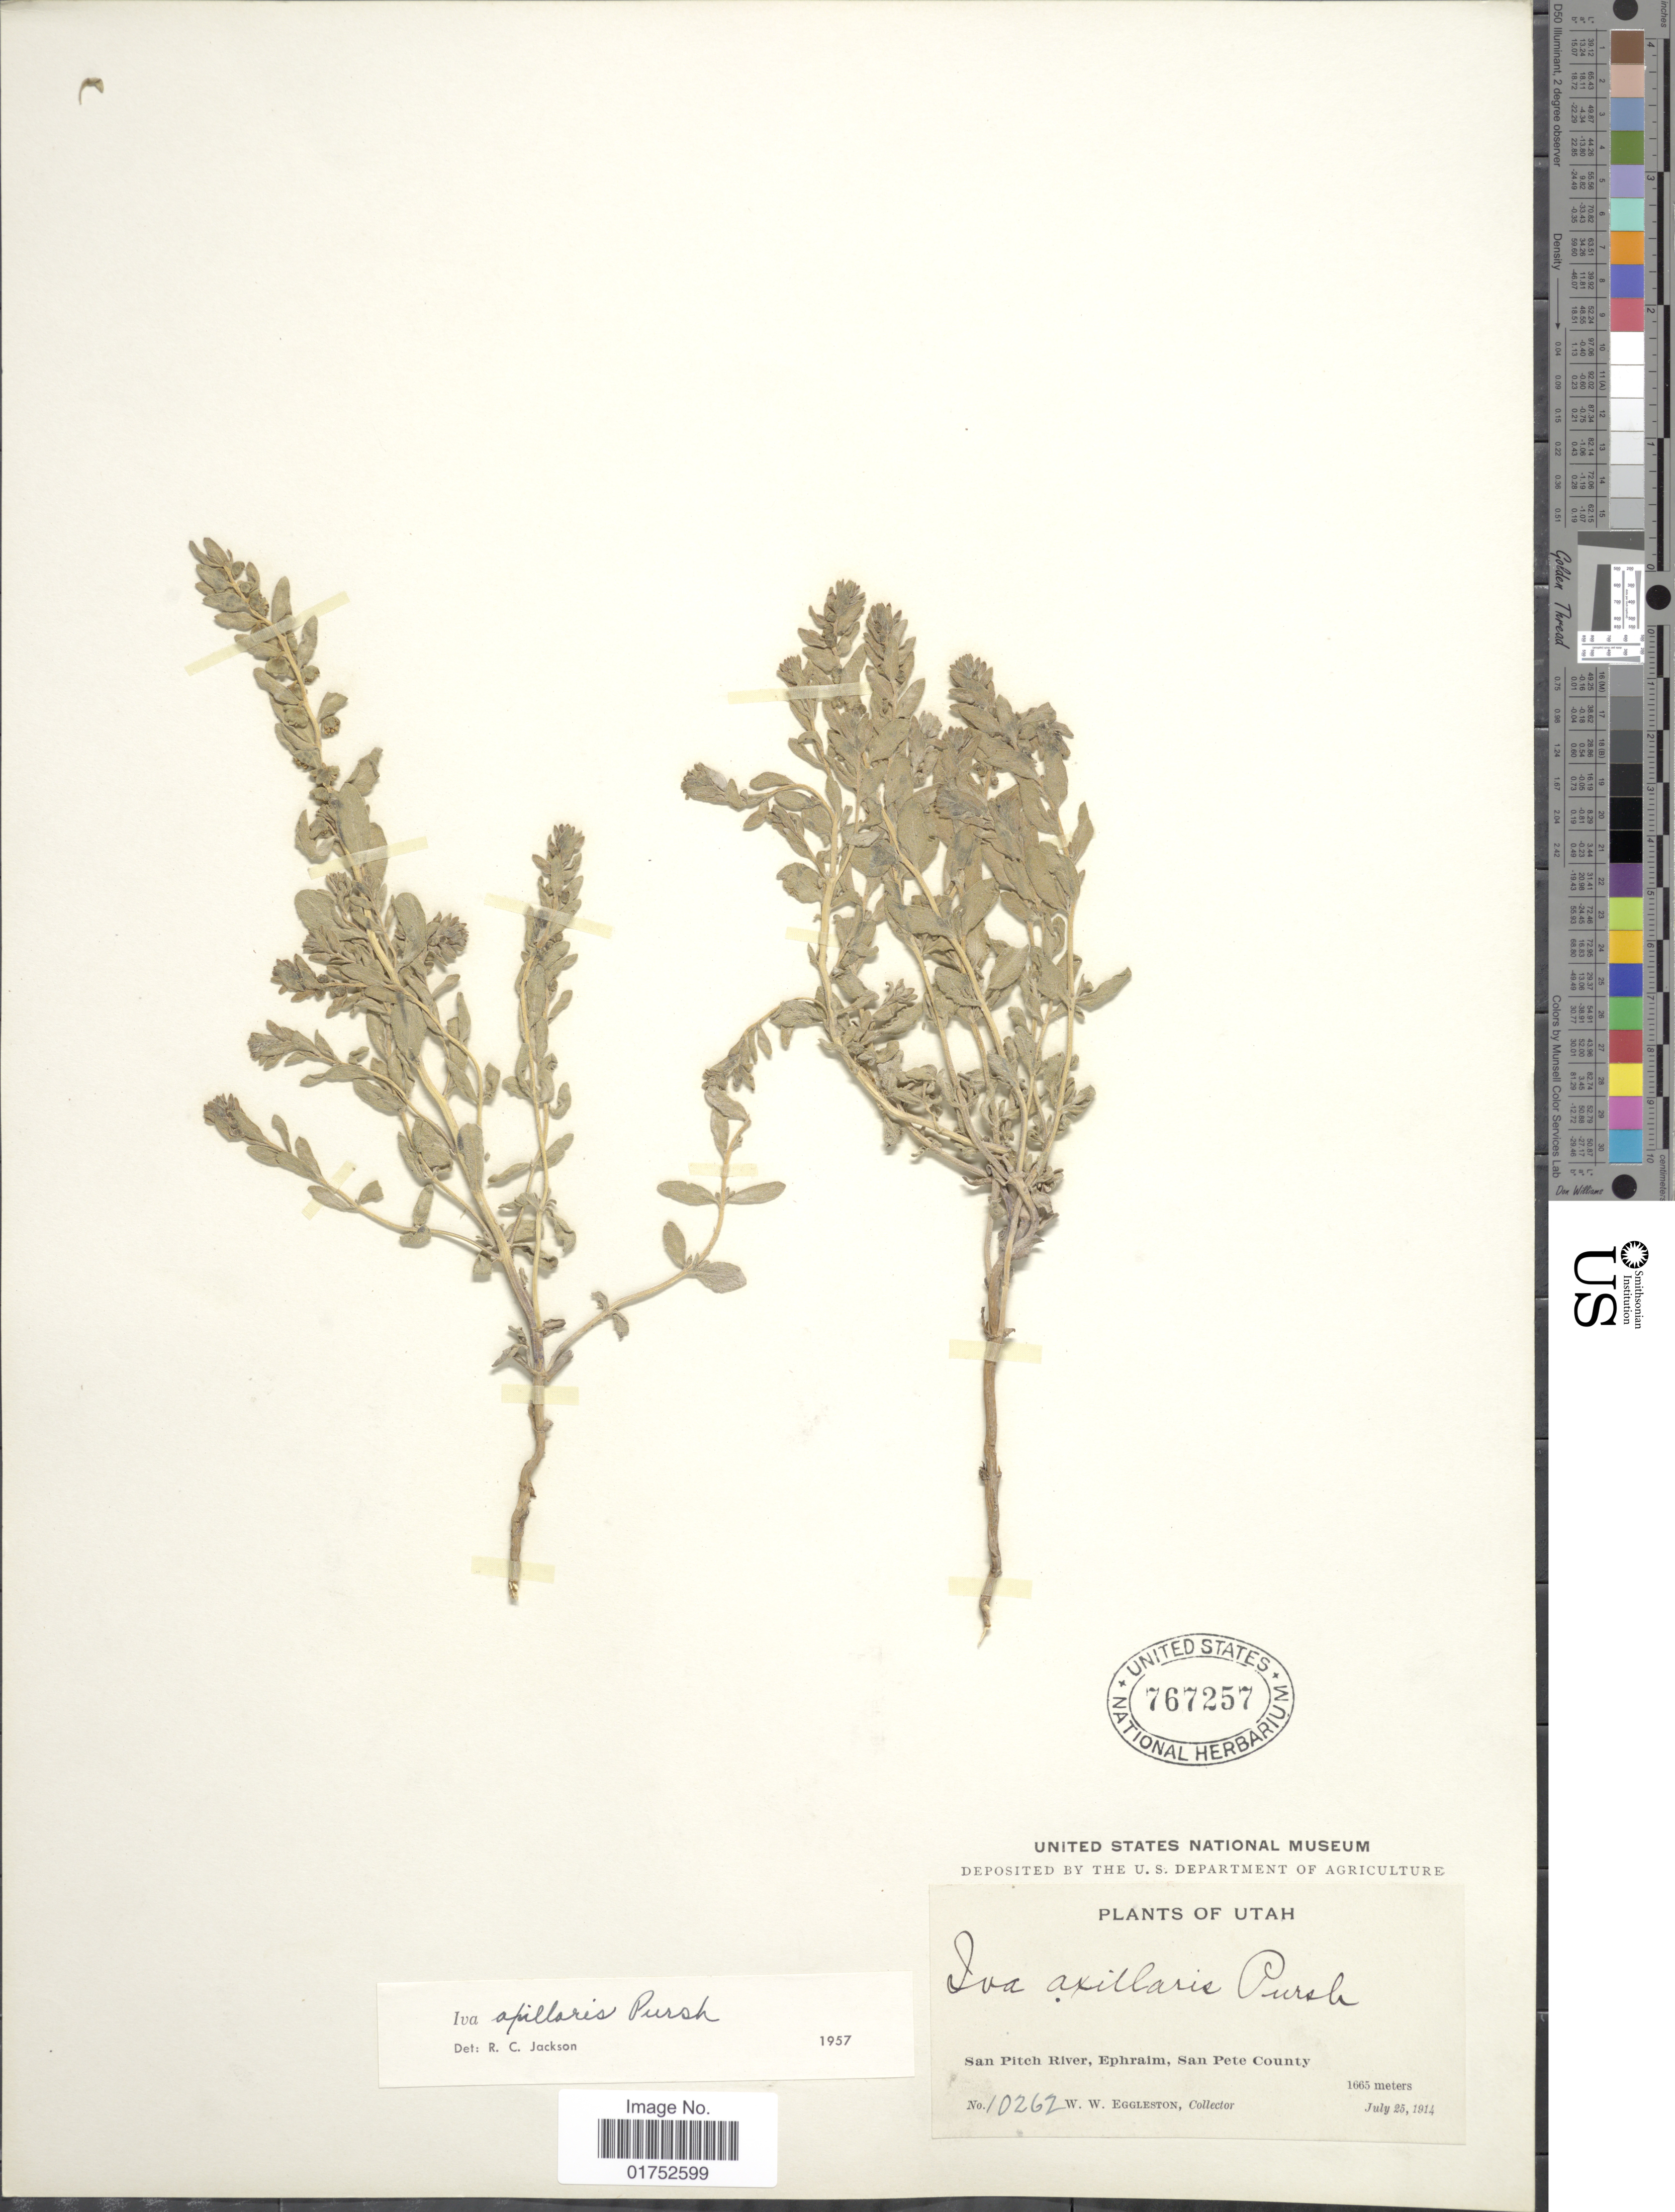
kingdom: Plantae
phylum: Tracheophyta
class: Magnoliopsida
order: Asterales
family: Asteraceae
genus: Iva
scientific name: Iva axillaris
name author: Pursh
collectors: W. W. Eggleston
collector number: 10262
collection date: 1914-07-25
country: United States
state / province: Utah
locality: San Pitch River, Ephraim, San Pete County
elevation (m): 1665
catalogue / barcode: US 767257